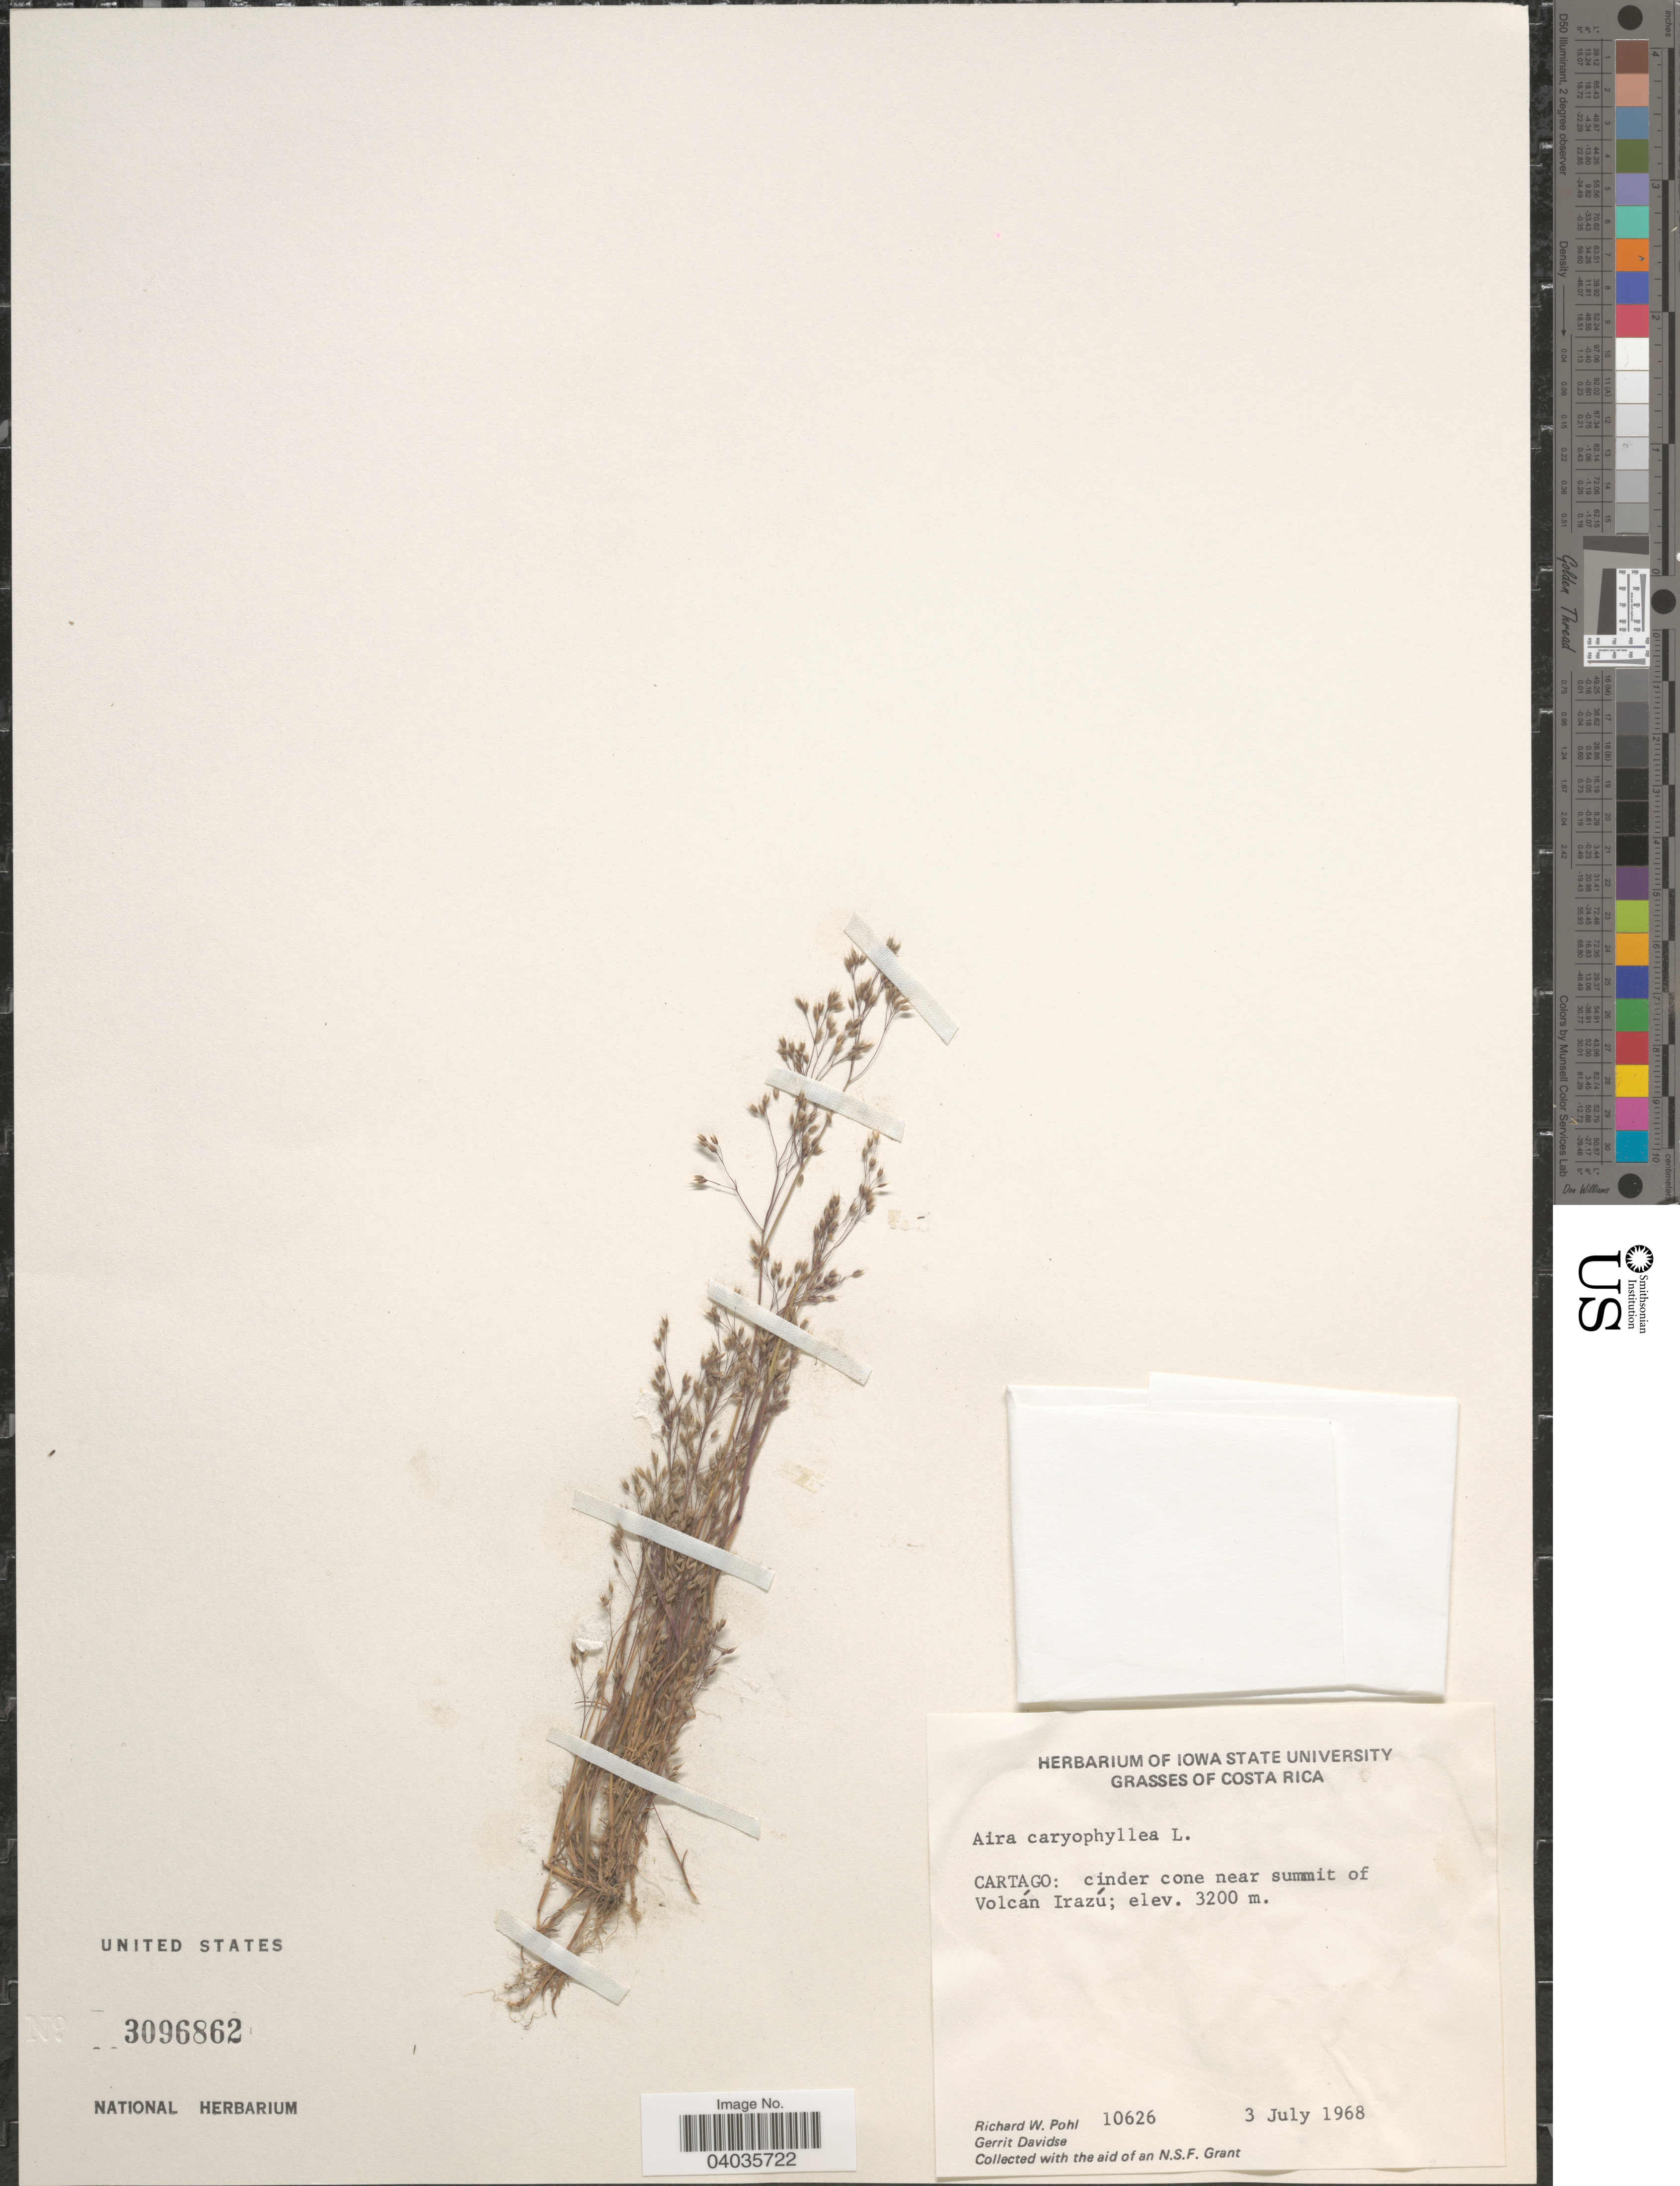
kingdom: Plantae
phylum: Tracheophyta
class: Liliopsida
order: Poales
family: Poaceae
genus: Aira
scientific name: Aira caryophyllea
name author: L.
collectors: R. W. Pohl & G. Davidse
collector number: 10626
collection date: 1968-07-03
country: Costa Rica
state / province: Cartago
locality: Cinder cone near summit of Volcán Irazú.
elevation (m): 3200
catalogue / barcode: US 3096862